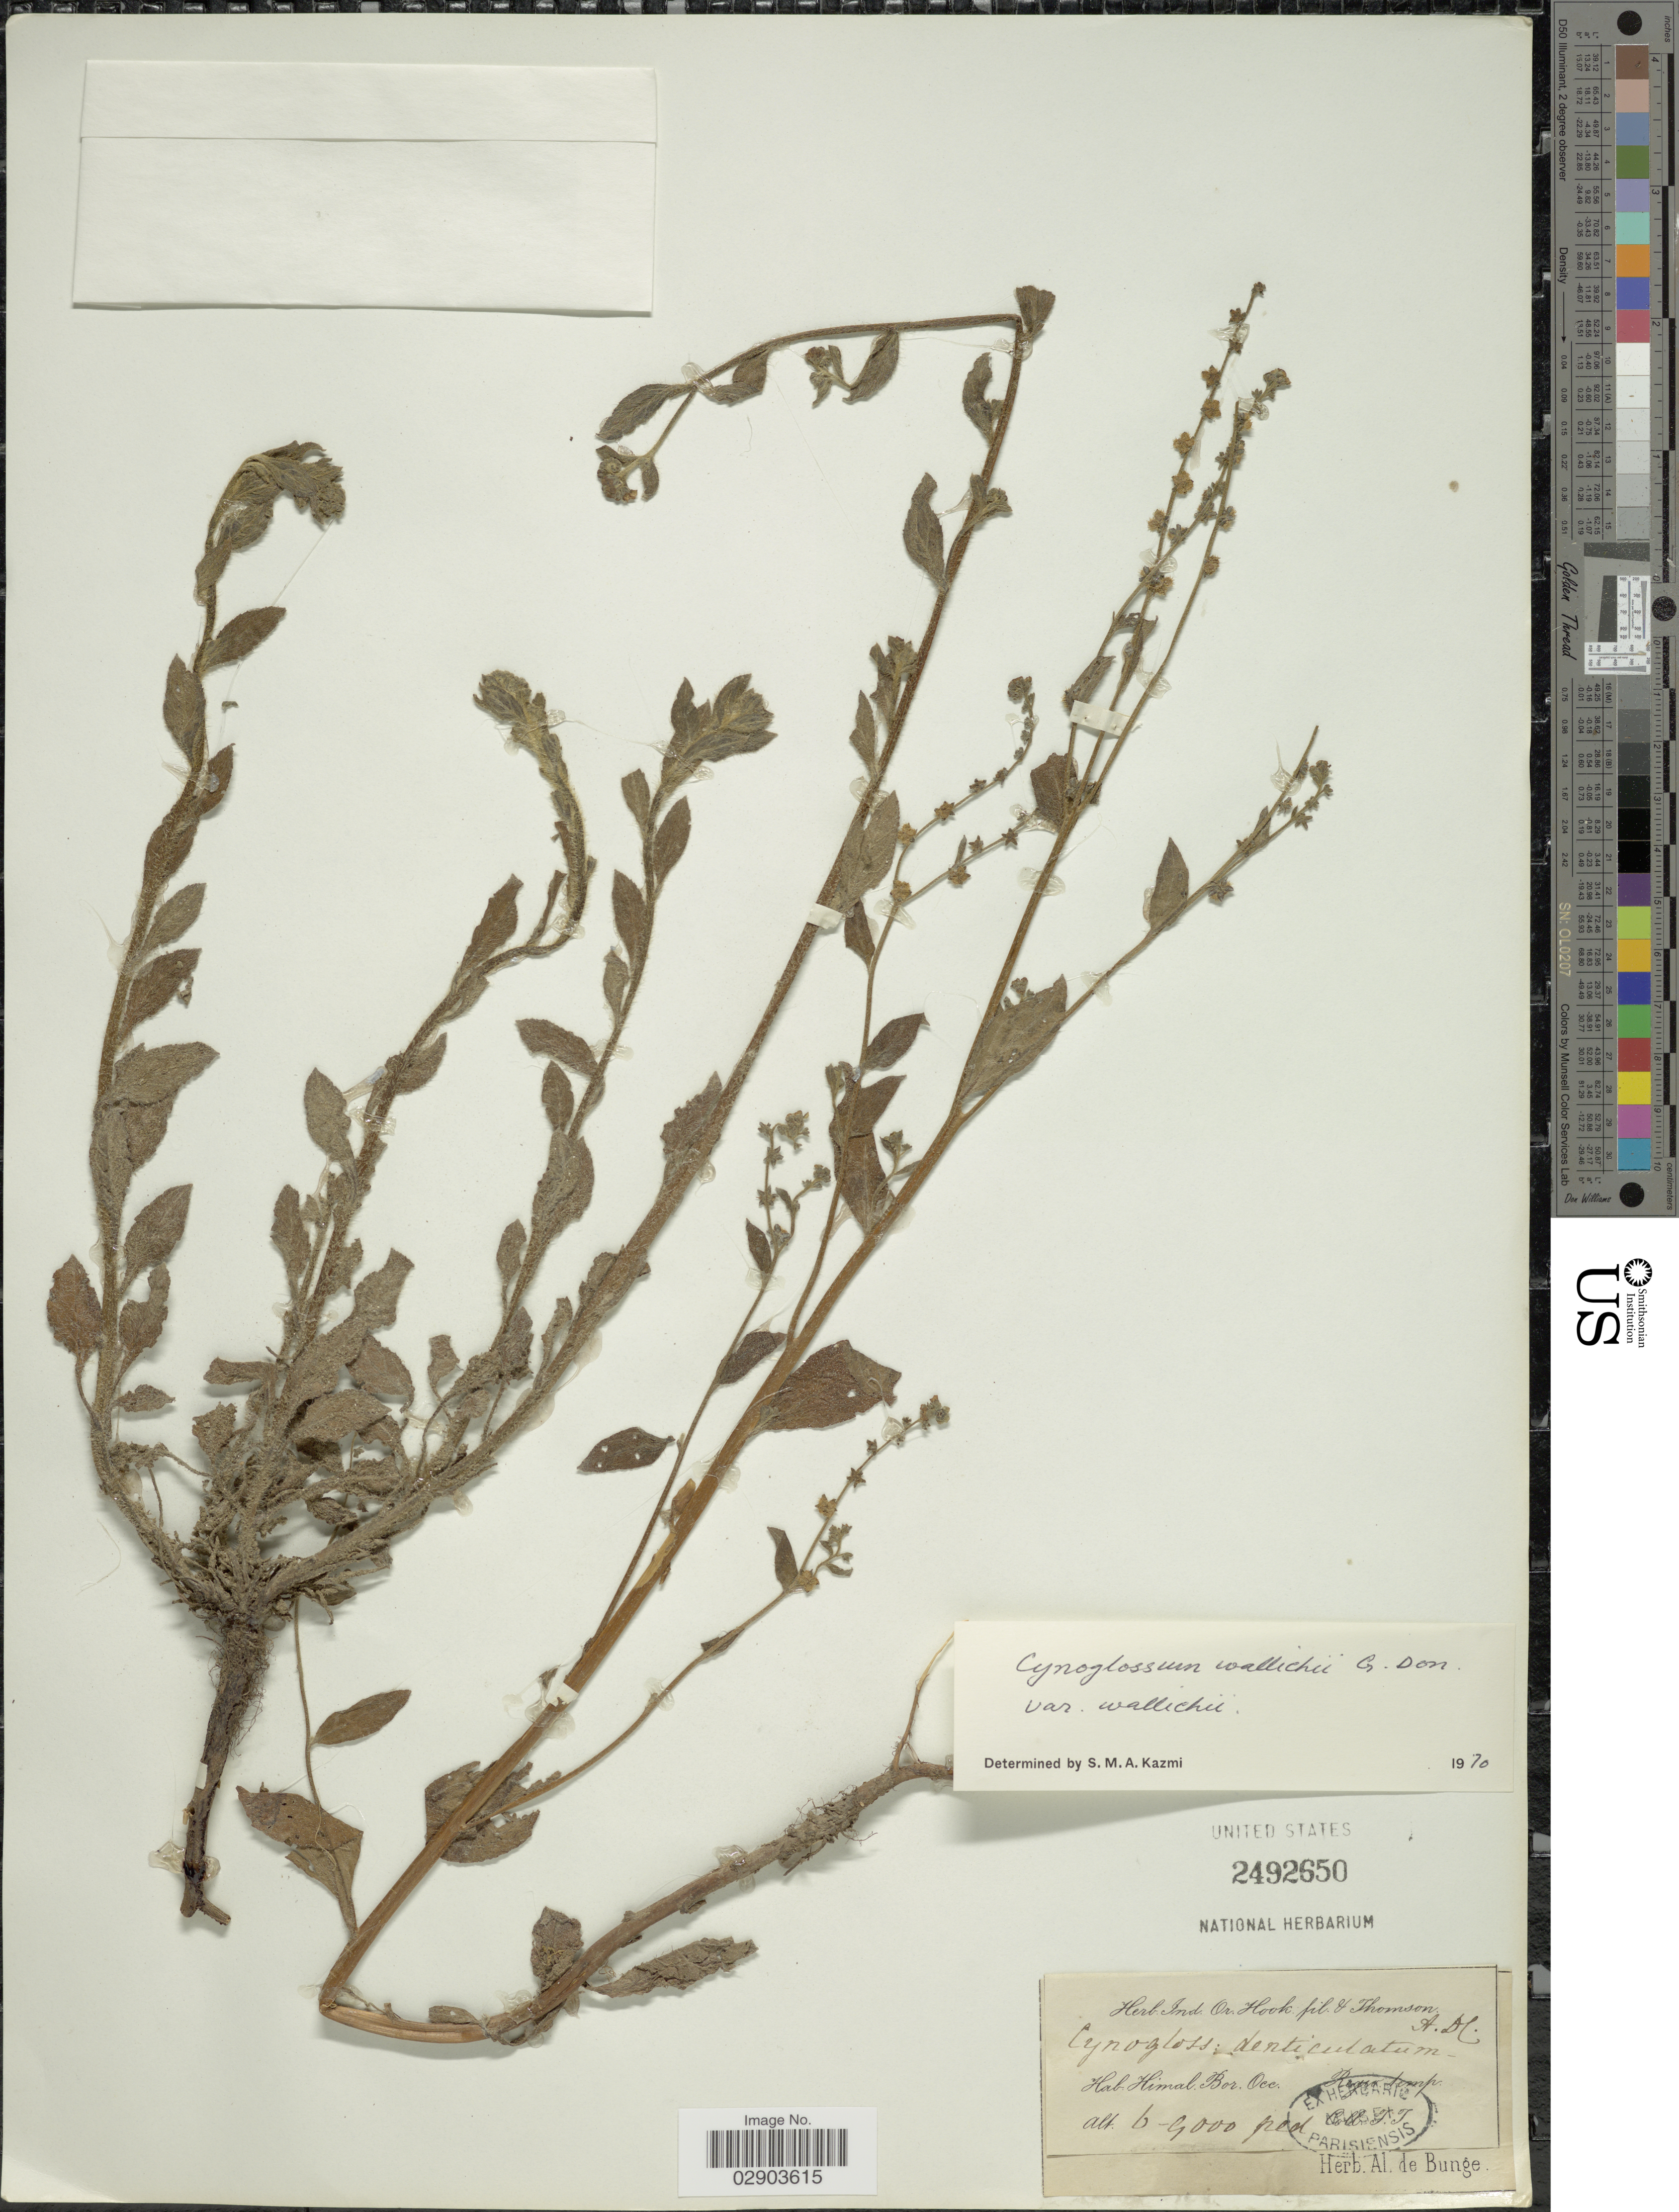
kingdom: Plantae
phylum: Tracheophyta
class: Magnoliopsida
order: Boraginales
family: Boraginaceae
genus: Cynoglossum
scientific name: Cynoglossum wallichii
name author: G. Don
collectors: T. Thomson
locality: Himal. Bor. Occ., Regio temp.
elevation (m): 1829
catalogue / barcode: US 2492650